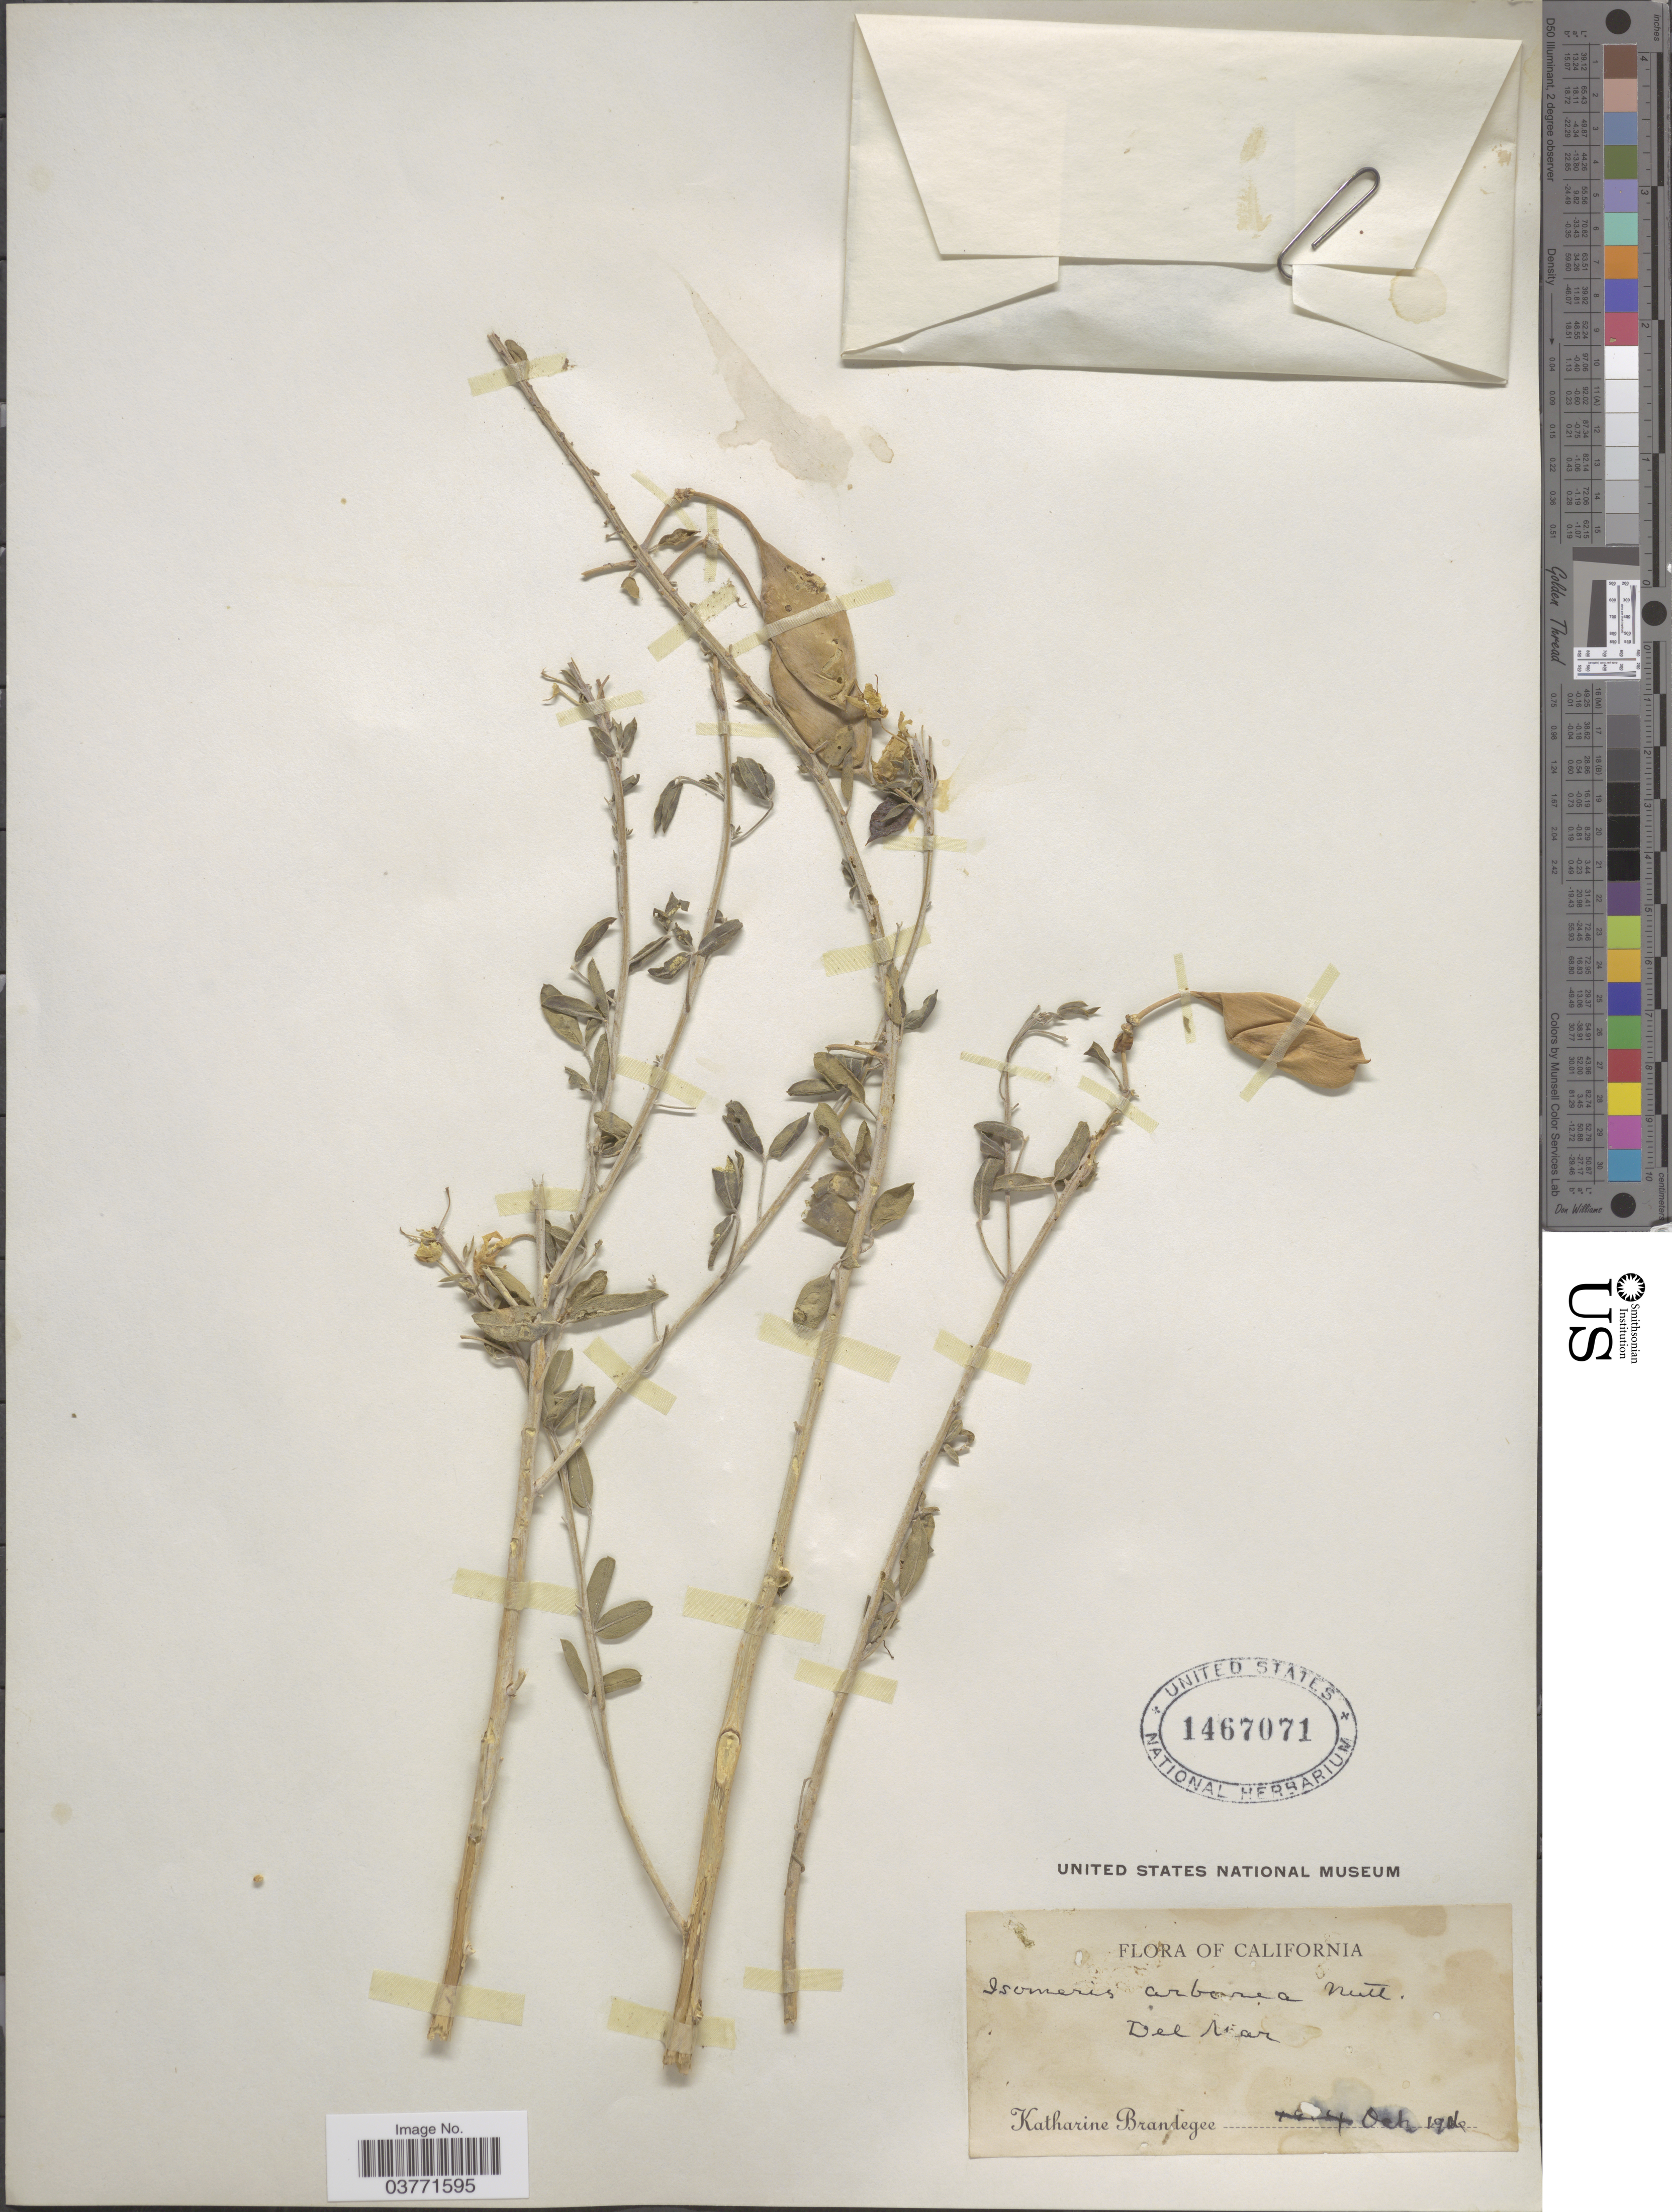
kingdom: Plantae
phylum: Tracheophyta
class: Magnoliopsida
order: Brassicales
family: Cleomaceae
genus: Cleomella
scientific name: Cleomella arborea var. arborea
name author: (Nutt.) Roalson & J.C. Hall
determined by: Strong, Mark T., (BOT), Smithsonian Institution - National Museum of Natural History (UNITED STATES)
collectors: K. Brandegee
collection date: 1906-10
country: United States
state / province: California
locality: Del Mar.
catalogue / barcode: US 1467071